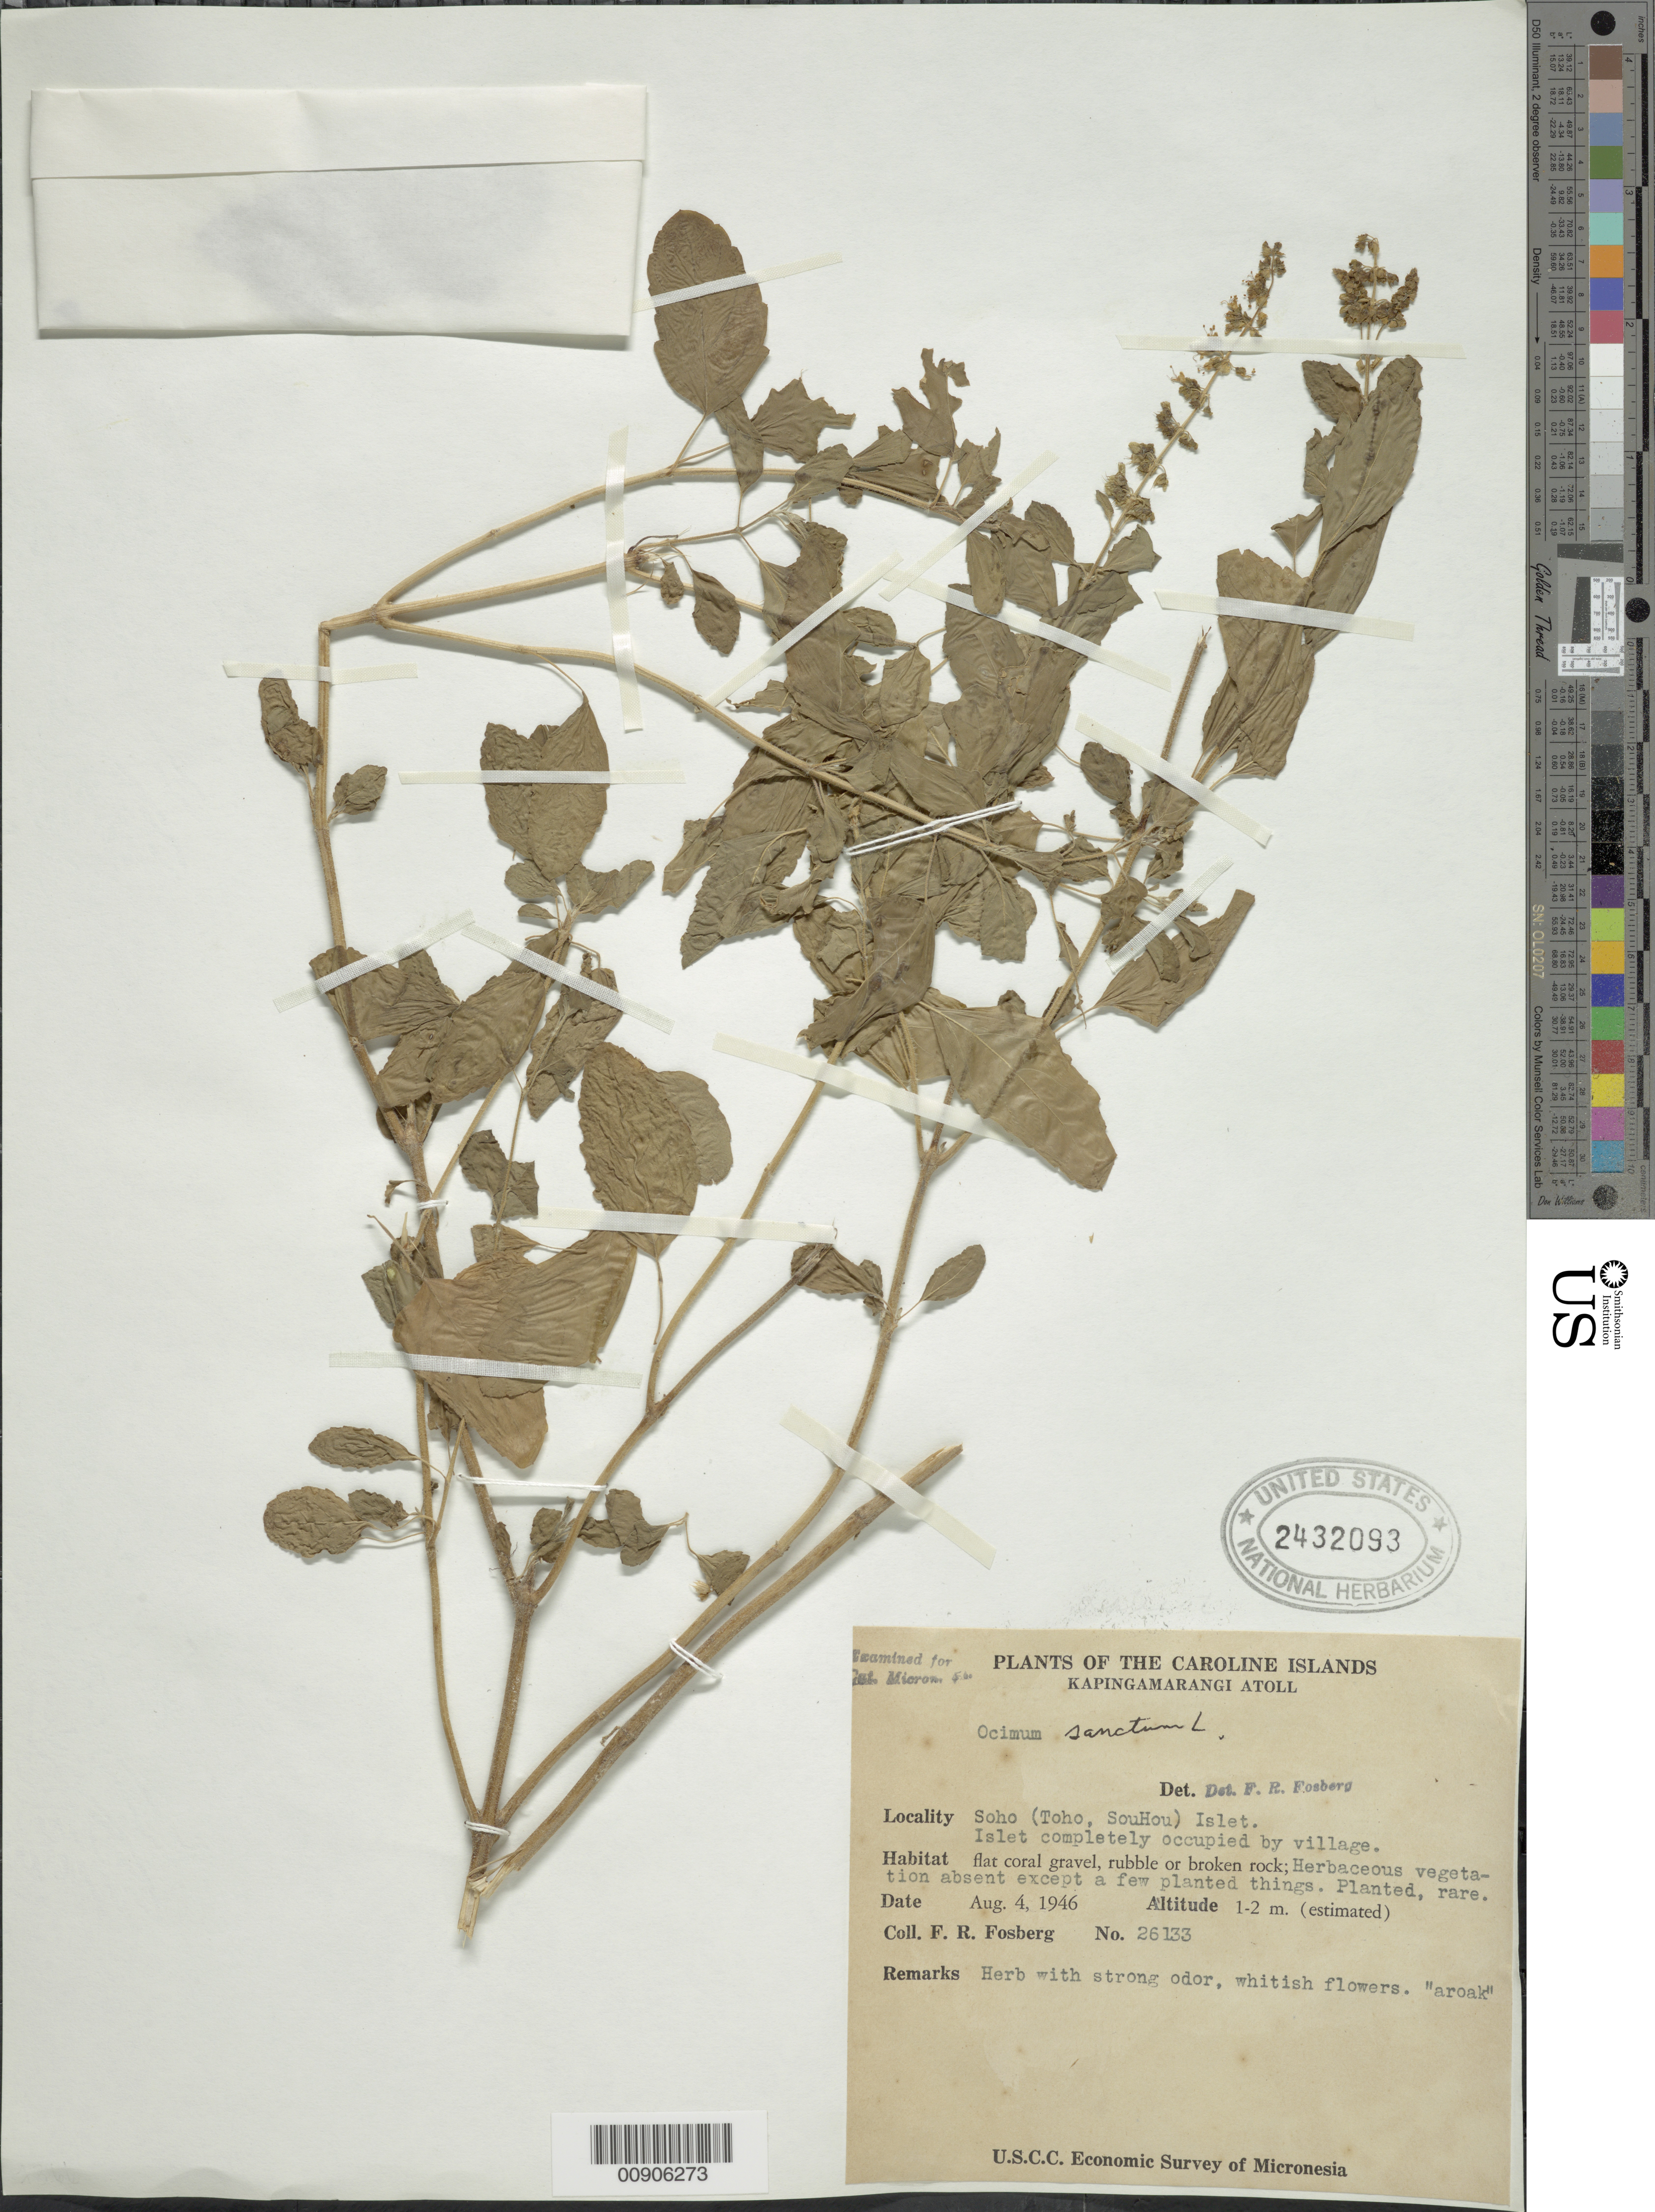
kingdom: Plantae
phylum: Tracheophyta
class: Magnoliopsida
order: Lamiales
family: Lamiaceae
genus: Ocimum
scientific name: Ocimum tenuiflorum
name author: L.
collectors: F. R. Fosberg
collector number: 26133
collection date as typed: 04 Aug 1946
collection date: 1946-08-04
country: Micronesia, Federated States of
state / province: Pohnpei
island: Kapingamarangi Atoll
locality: Soho Islet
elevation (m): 1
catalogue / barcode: US 2432093